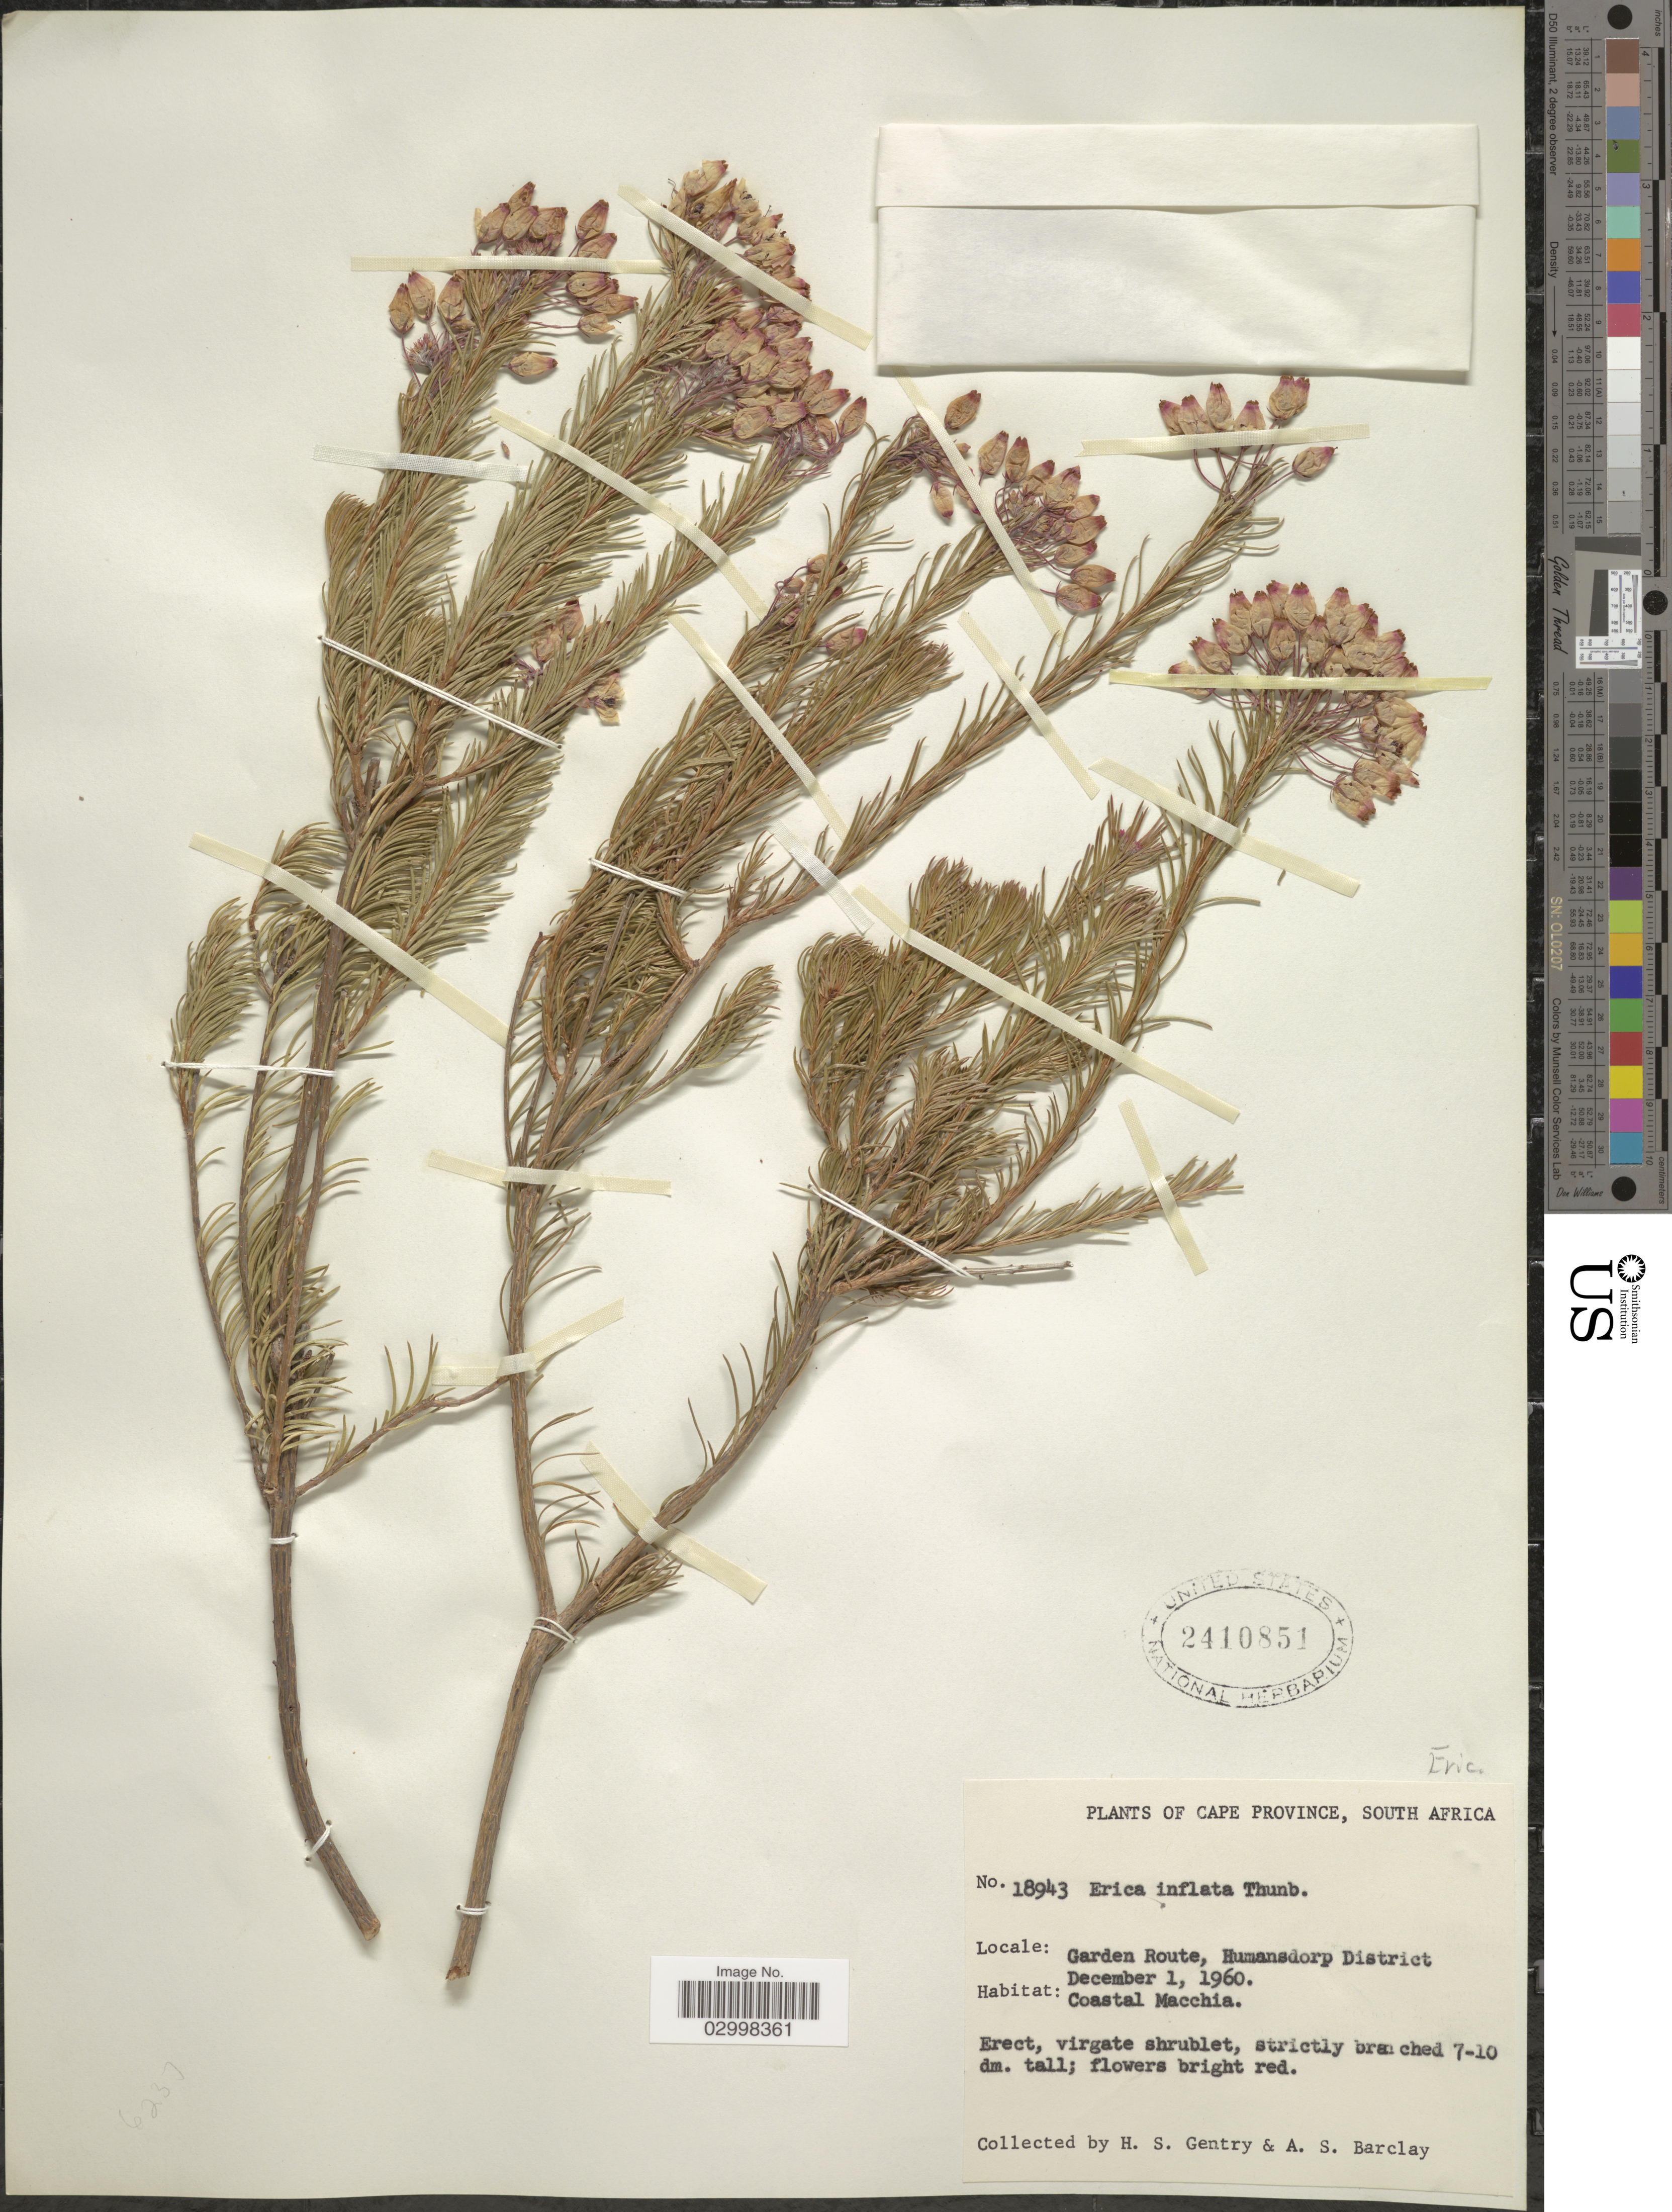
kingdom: Plantae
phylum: Tracheophyta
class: Magnoliopsida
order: Ericales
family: Ericaceae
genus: Erica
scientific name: Erica inflata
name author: Thunb.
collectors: H. S. Gentry & A. S. Barclay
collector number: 18943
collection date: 1960-12-01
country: South Africa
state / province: Eastern Cape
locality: Garden Route, Humansdorp District. Coastal Macchia.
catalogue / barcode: US 2410851